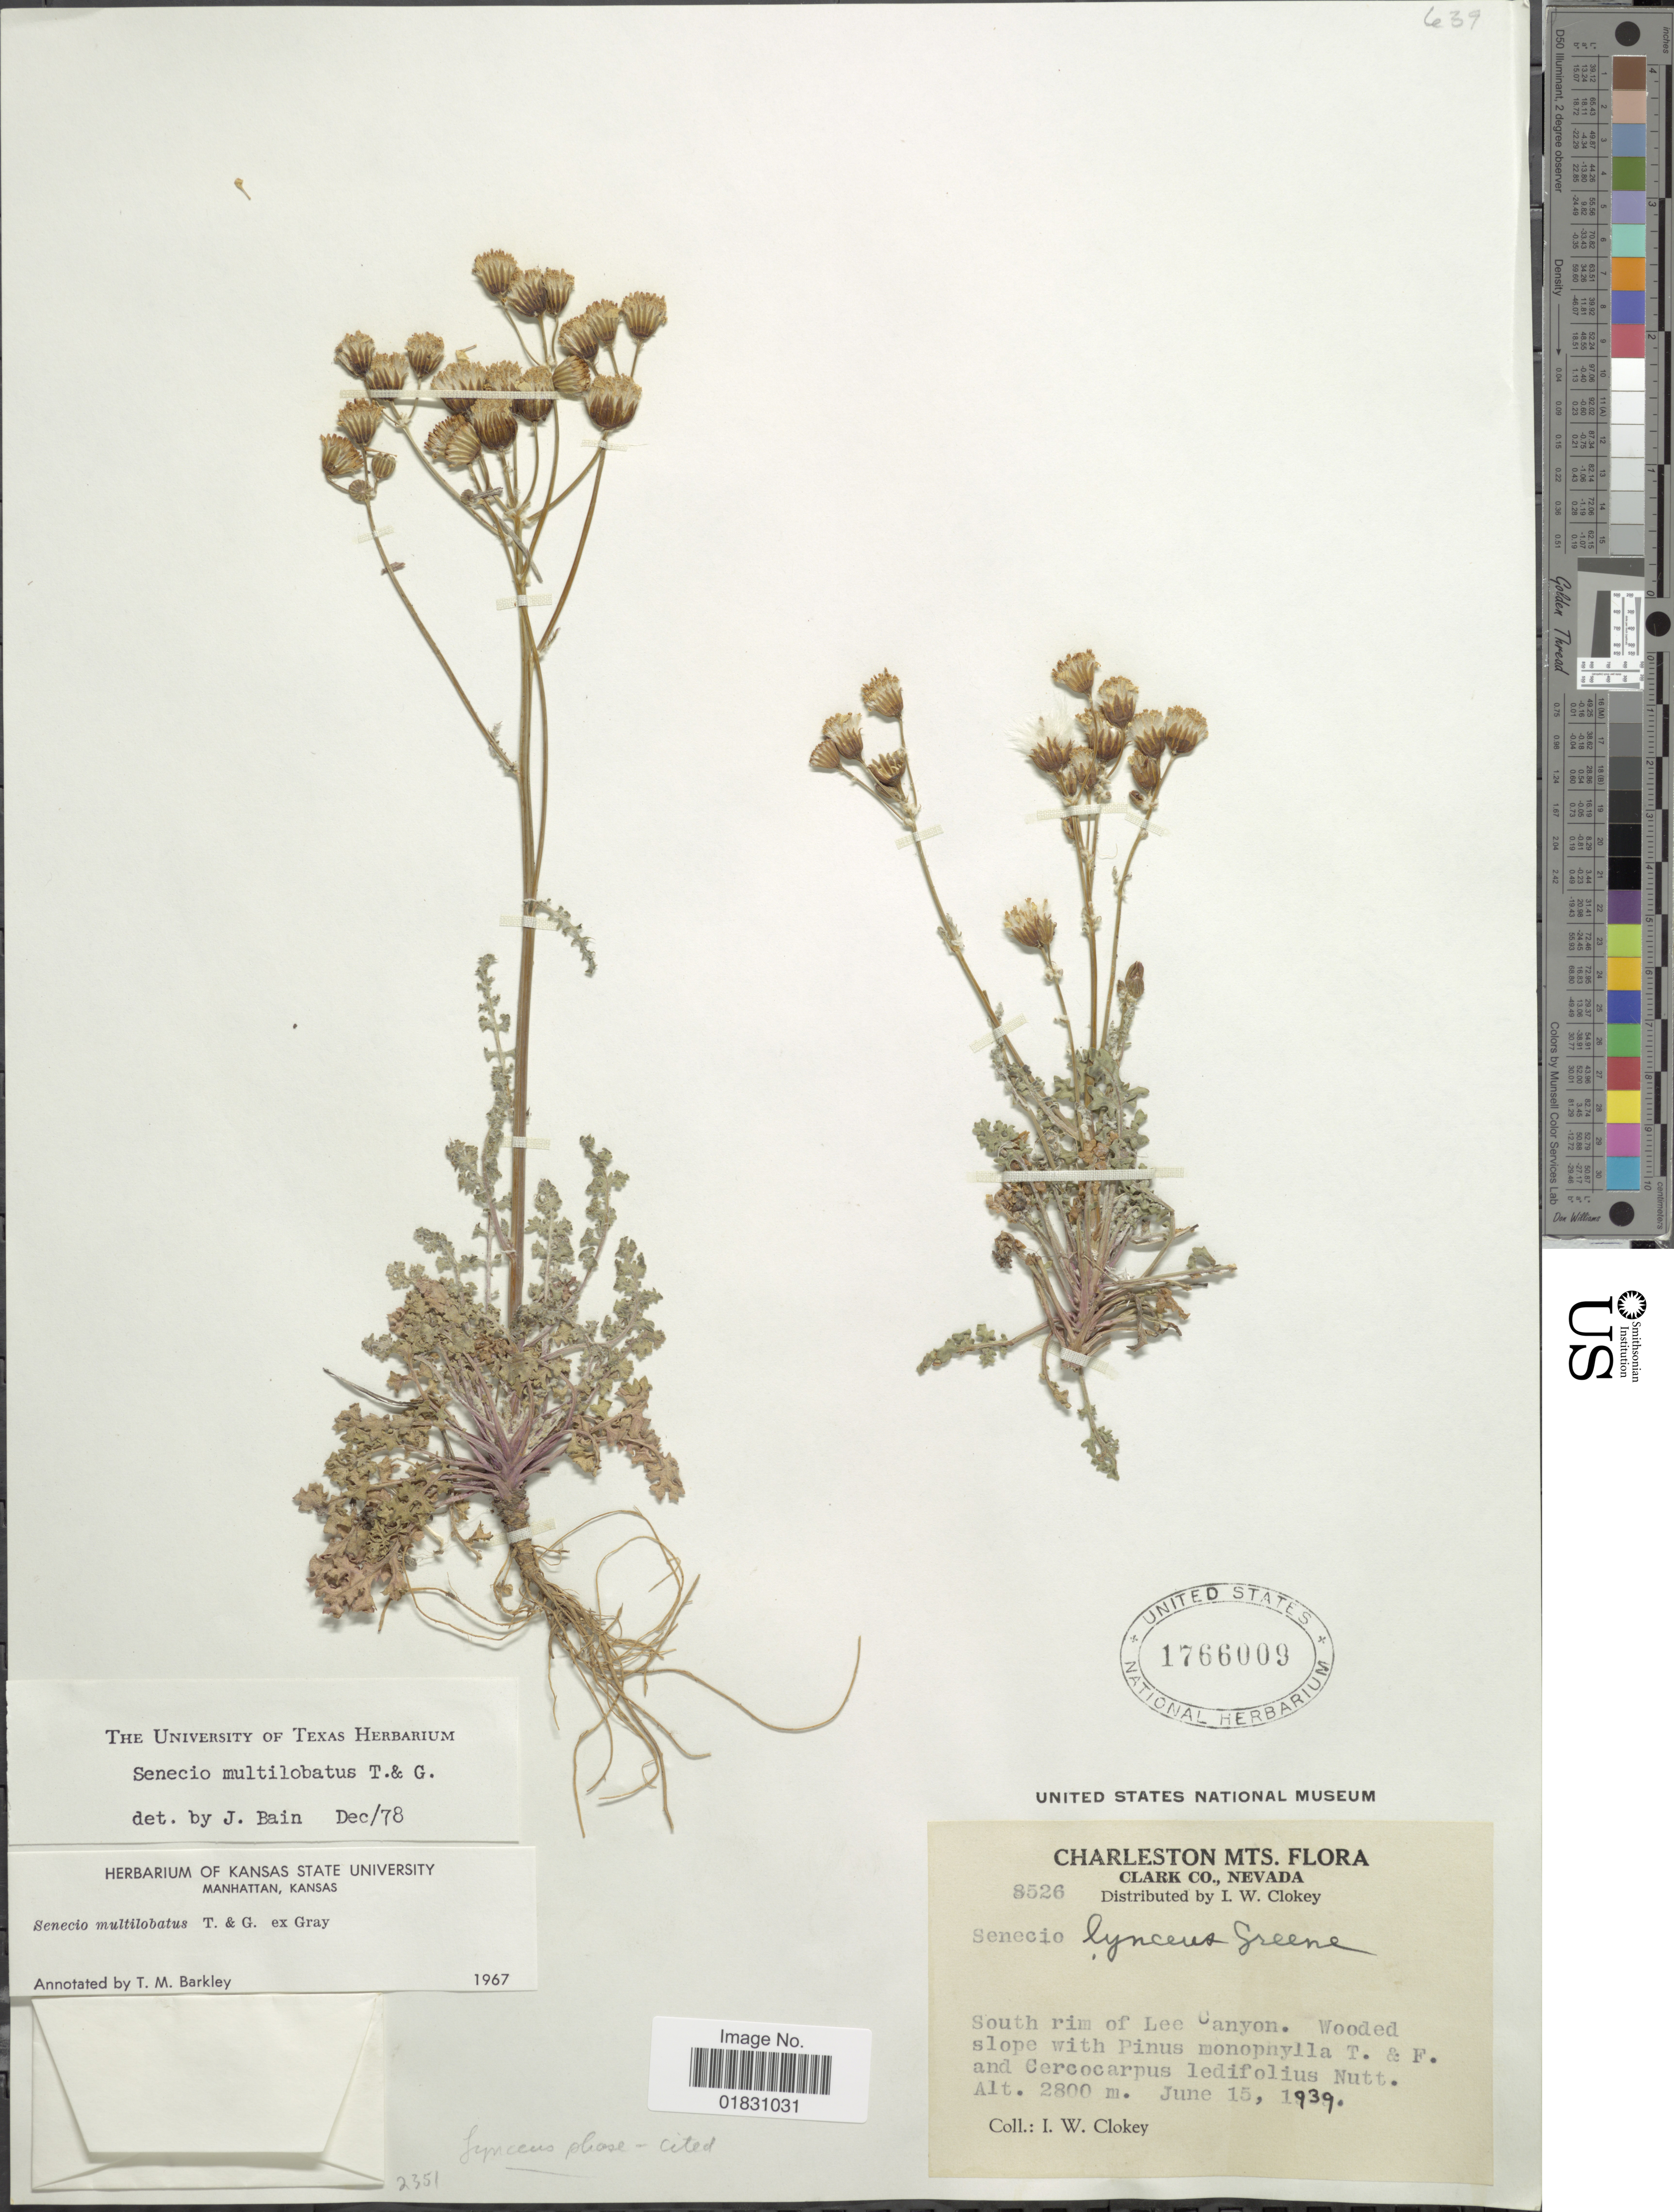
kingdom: Plantae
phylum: Tracheophyta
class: Magnoliopsida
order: Asterales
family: Asteraceae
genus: Packera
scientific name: Packera multilobata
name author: (Torr. & A. Gray) W.A. Weber & Á. Löve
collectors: I. W. Clokey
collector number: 8526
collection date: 1939-06-15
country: United States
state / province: Nevada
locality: Charleston Mts., Clark Co., Nevada, South rim of Lee Canyon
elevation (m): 2800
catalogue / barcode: US 1766009